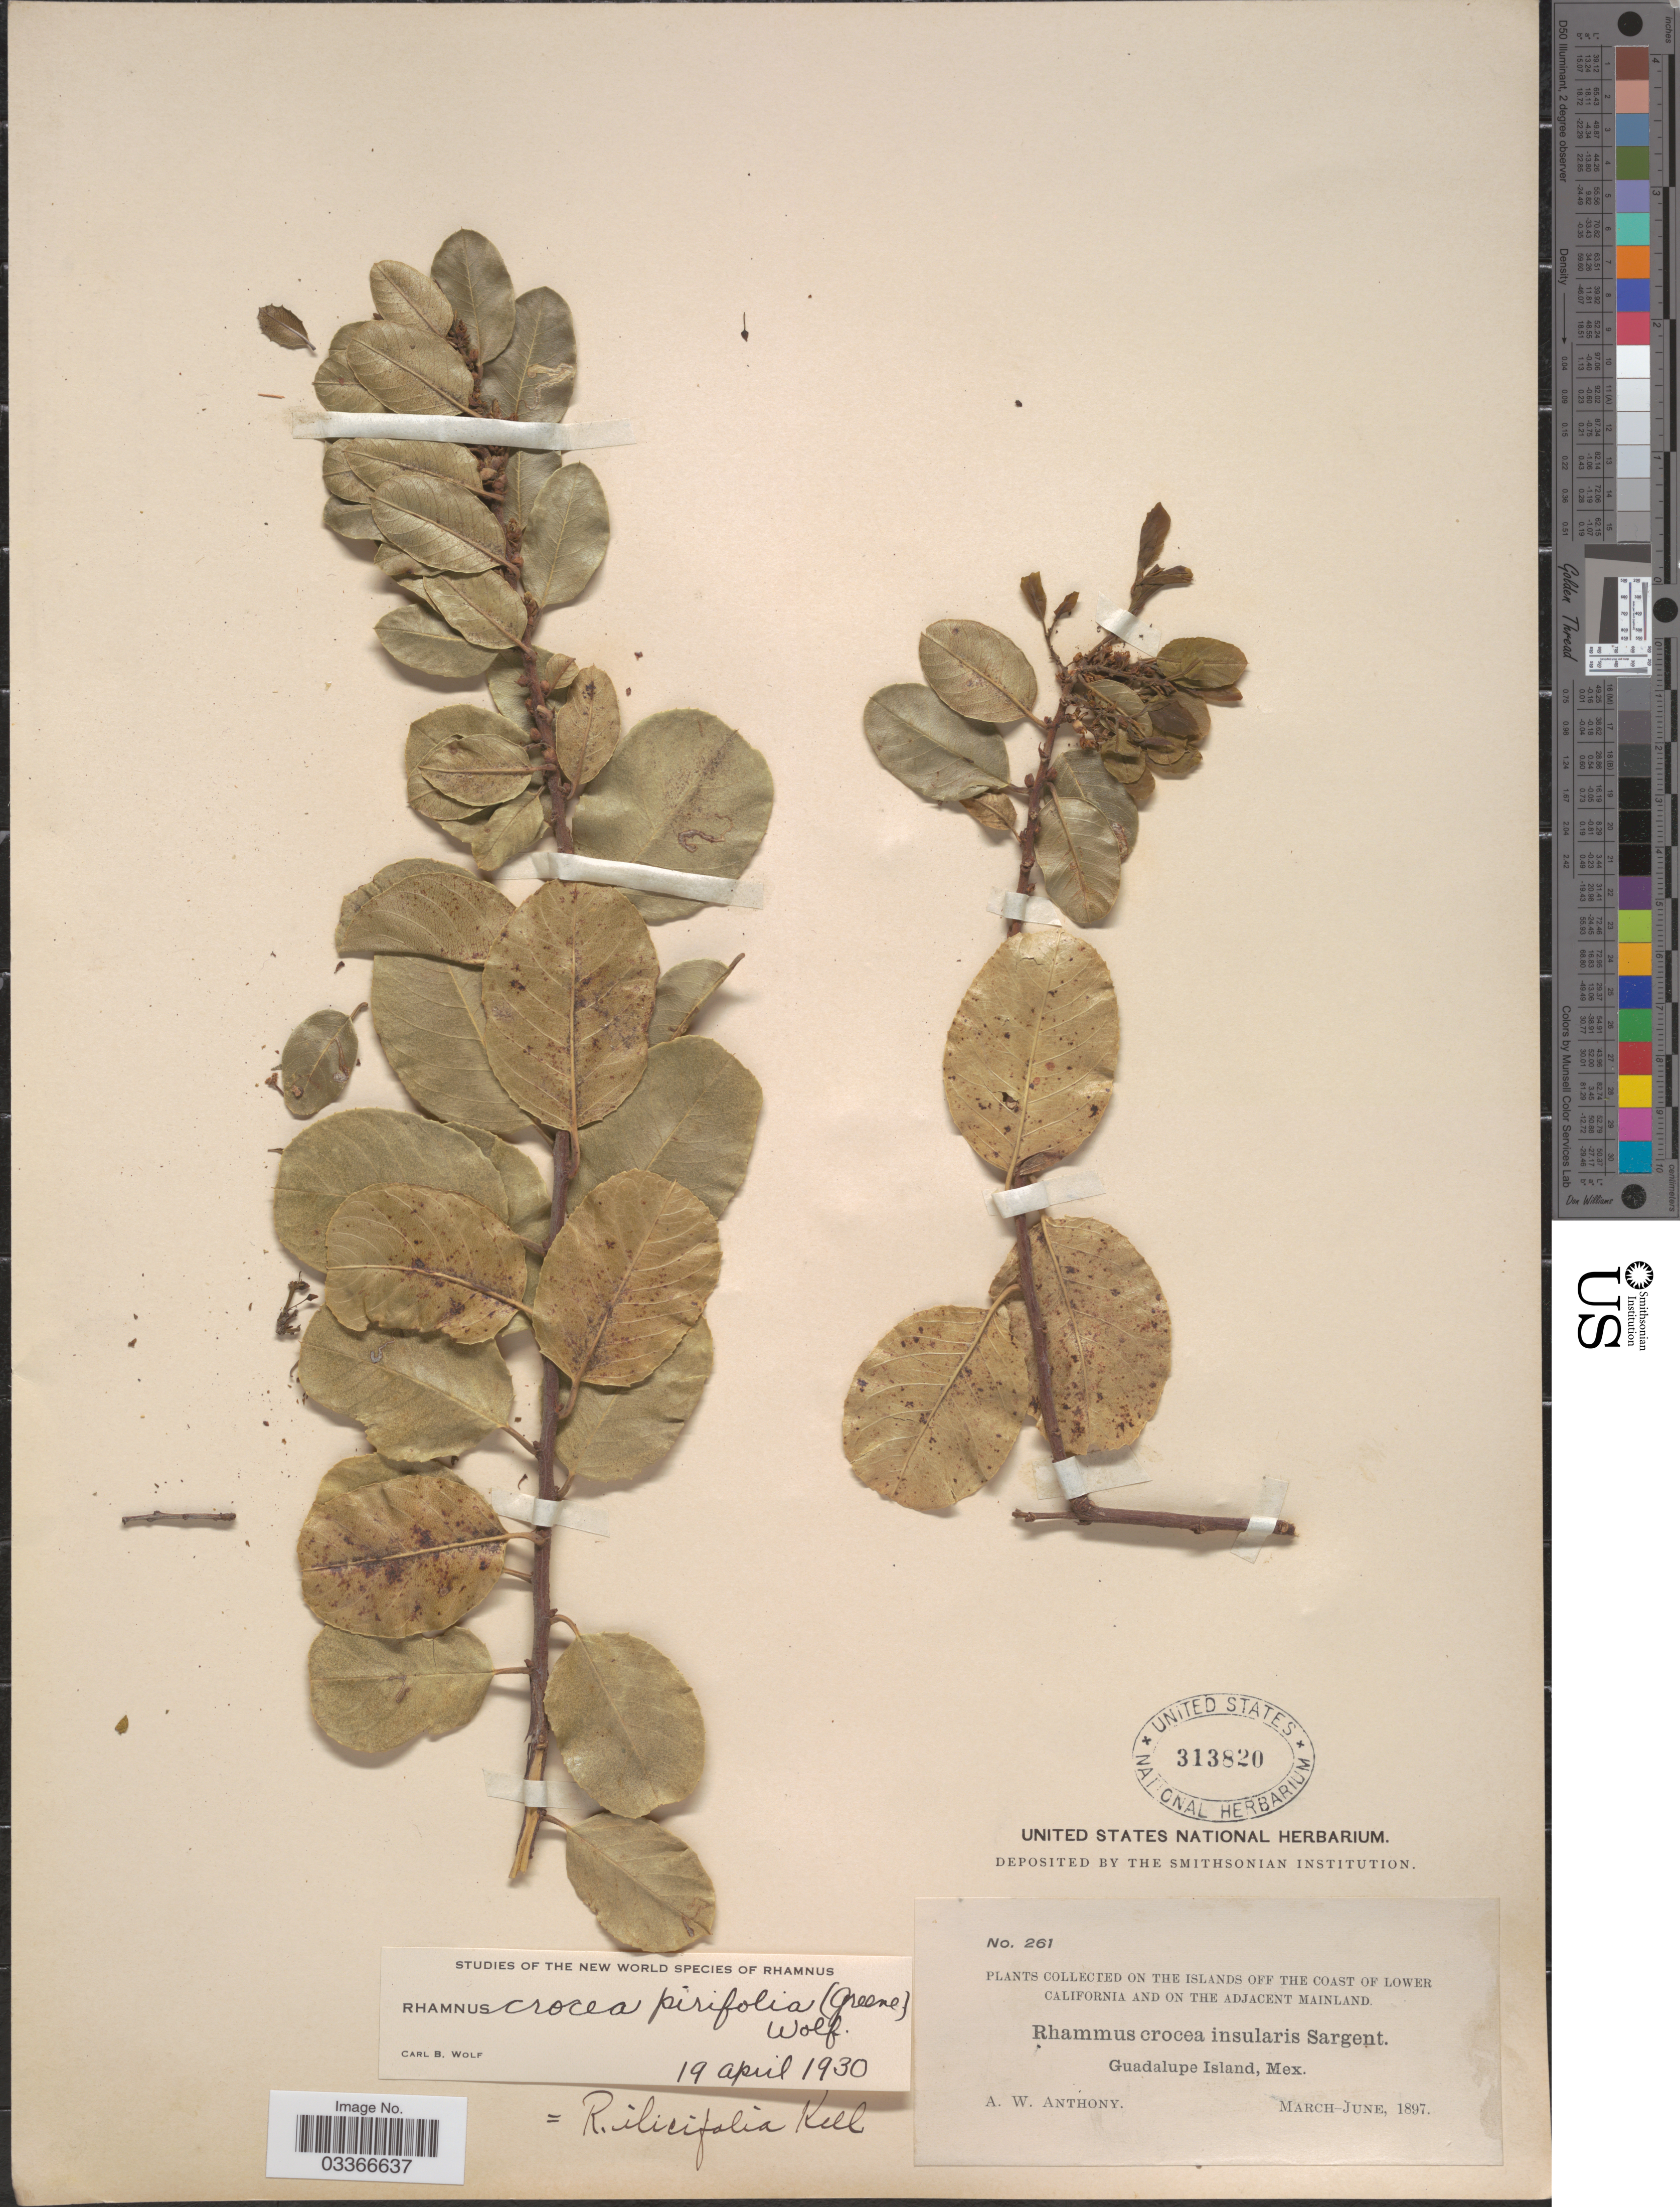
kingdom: Plantae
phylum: Tracheophyta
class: Magnoliopsida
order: Rosales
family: Rhamnaceae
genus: Rhamnus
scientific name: Rhamnus crocea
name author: Nutt.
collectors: A. W. Anthony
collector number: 261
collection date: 1897-03/1897-06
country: Mexico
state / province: Baja California Norte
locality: On the islands off the coast of Lower California and on the adjacent mainland. Guadalupe Island.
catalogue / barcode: US 313820